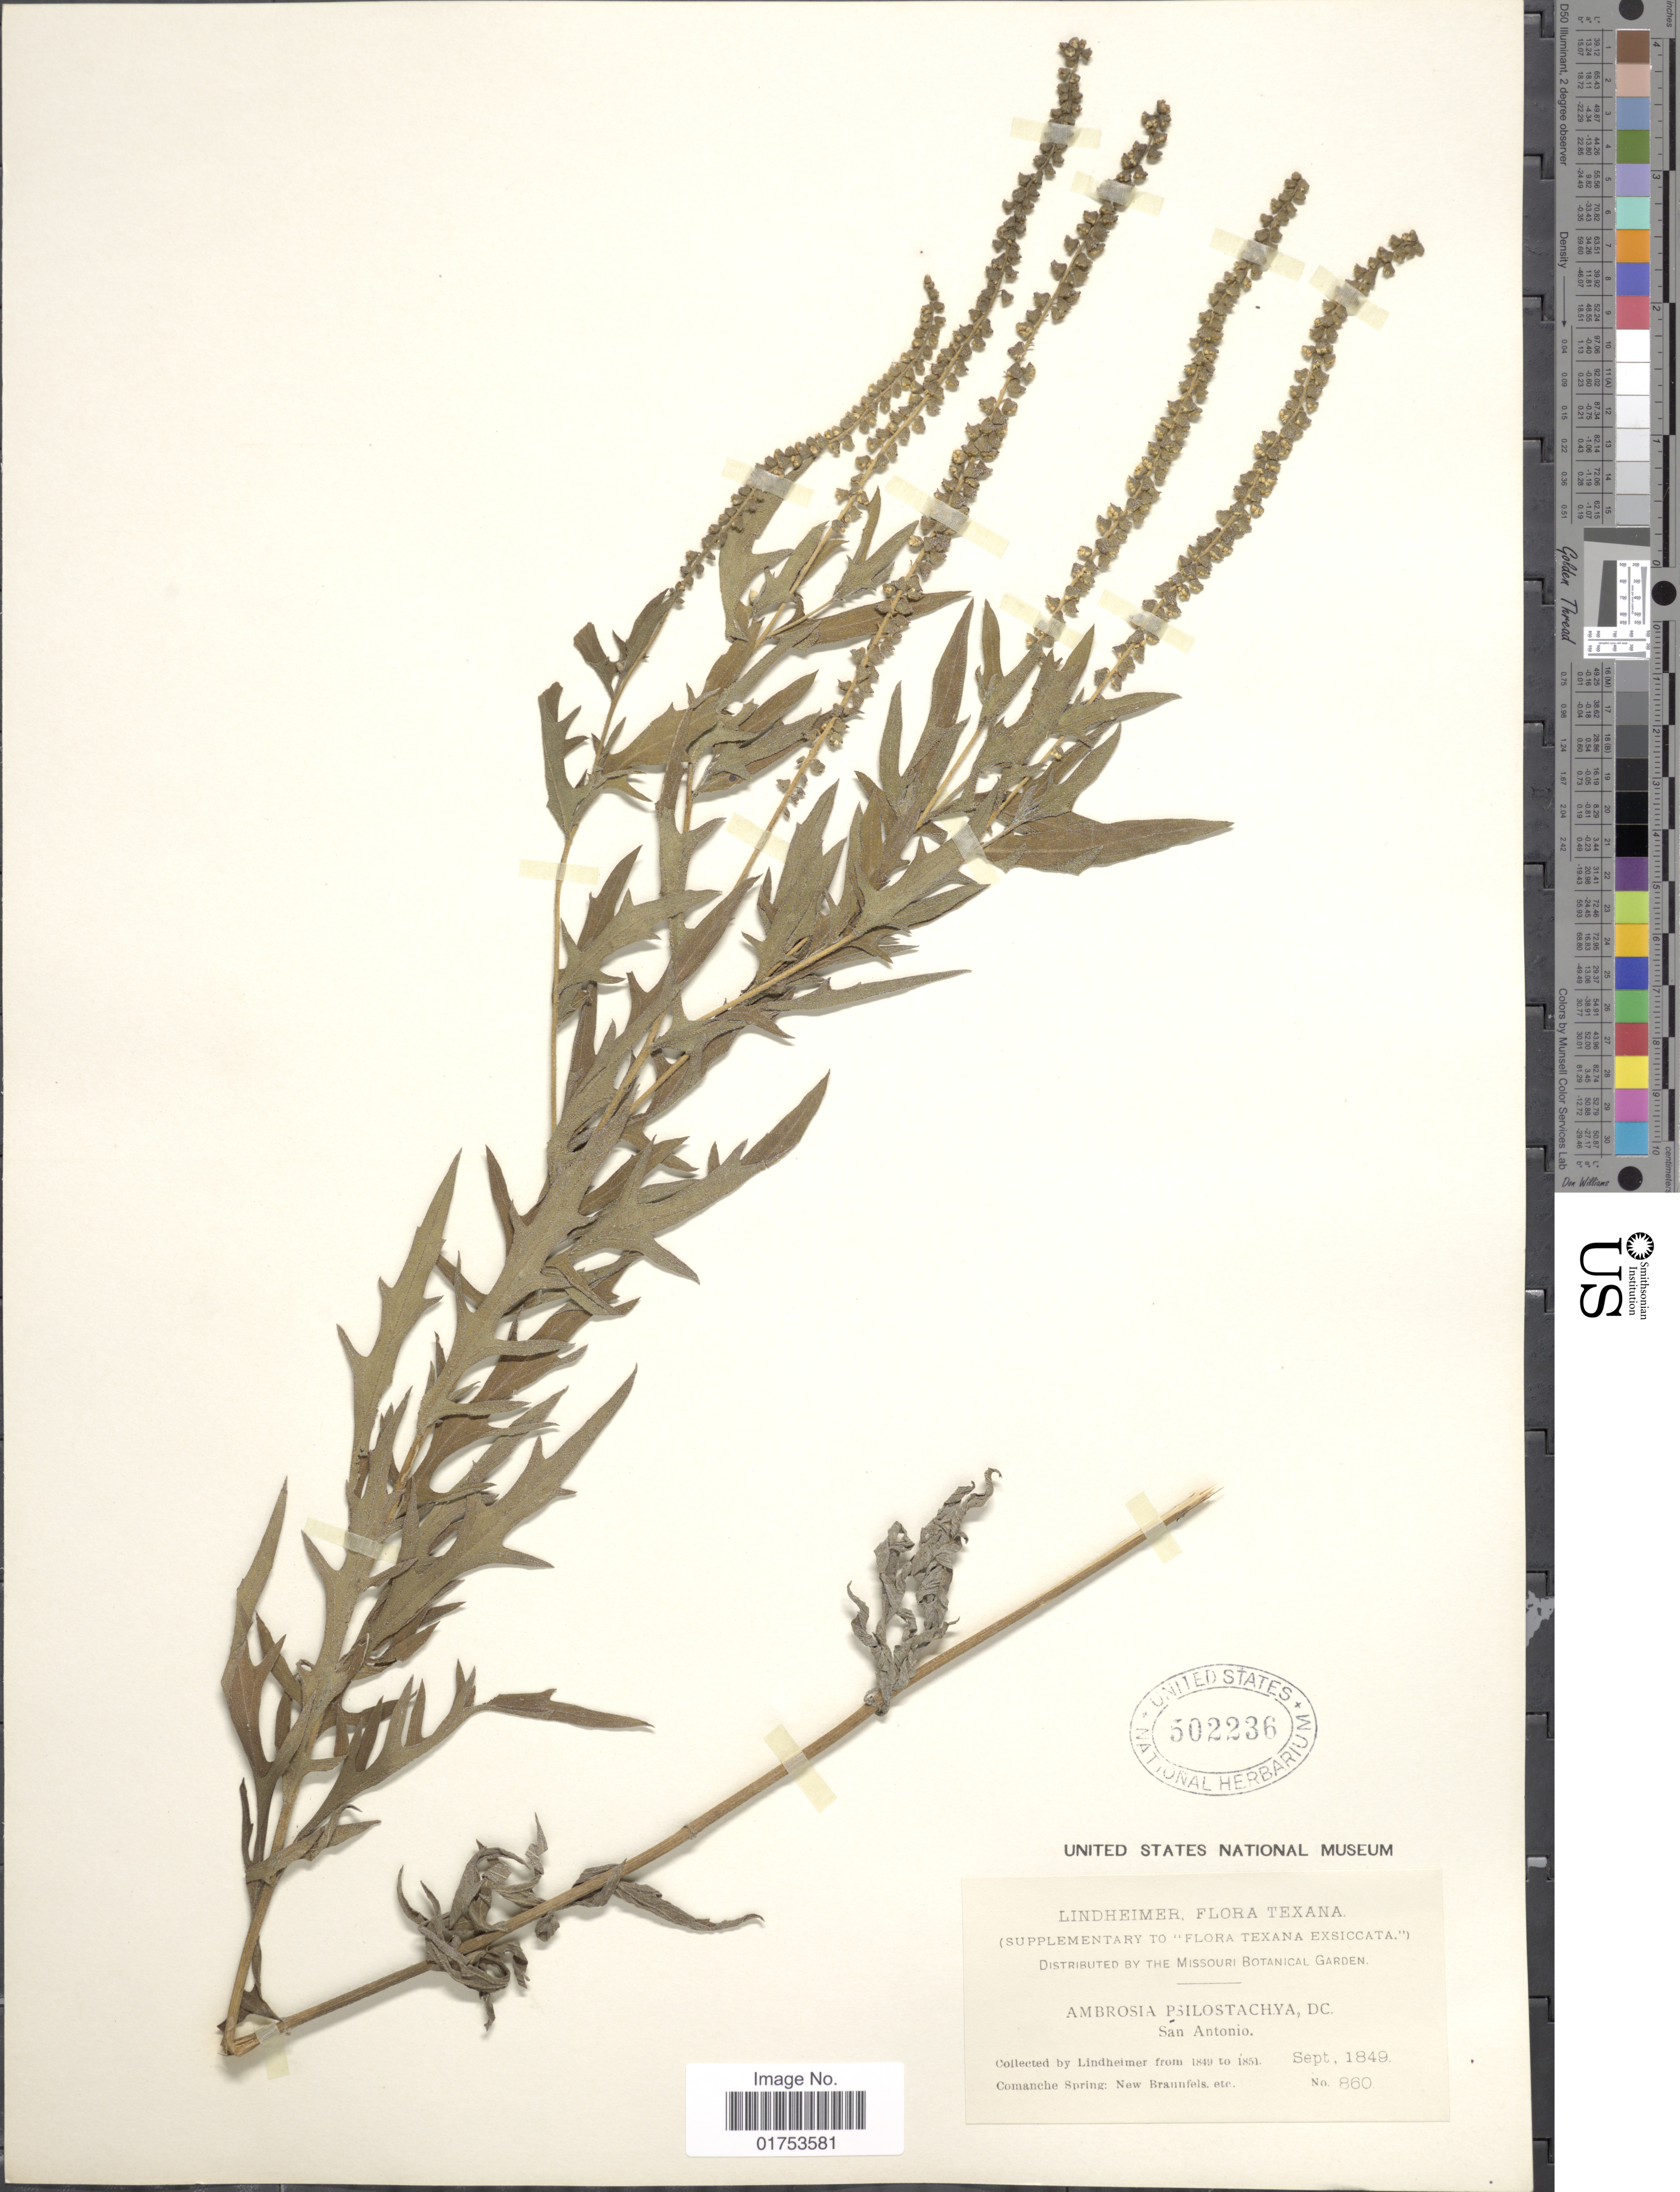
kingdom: Plantae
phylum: Tracheophyta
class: Magnoliopsida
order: Asterales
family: Asteraceae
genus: Ambrosia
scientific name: Ambrosia psilostachya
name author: DC.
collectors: -. Lindheimer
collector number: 860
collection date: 1849-09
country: United States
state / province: Texas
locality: San Antonio, Comanche Spring: New Braunfels, etc.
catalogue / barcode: US 502236